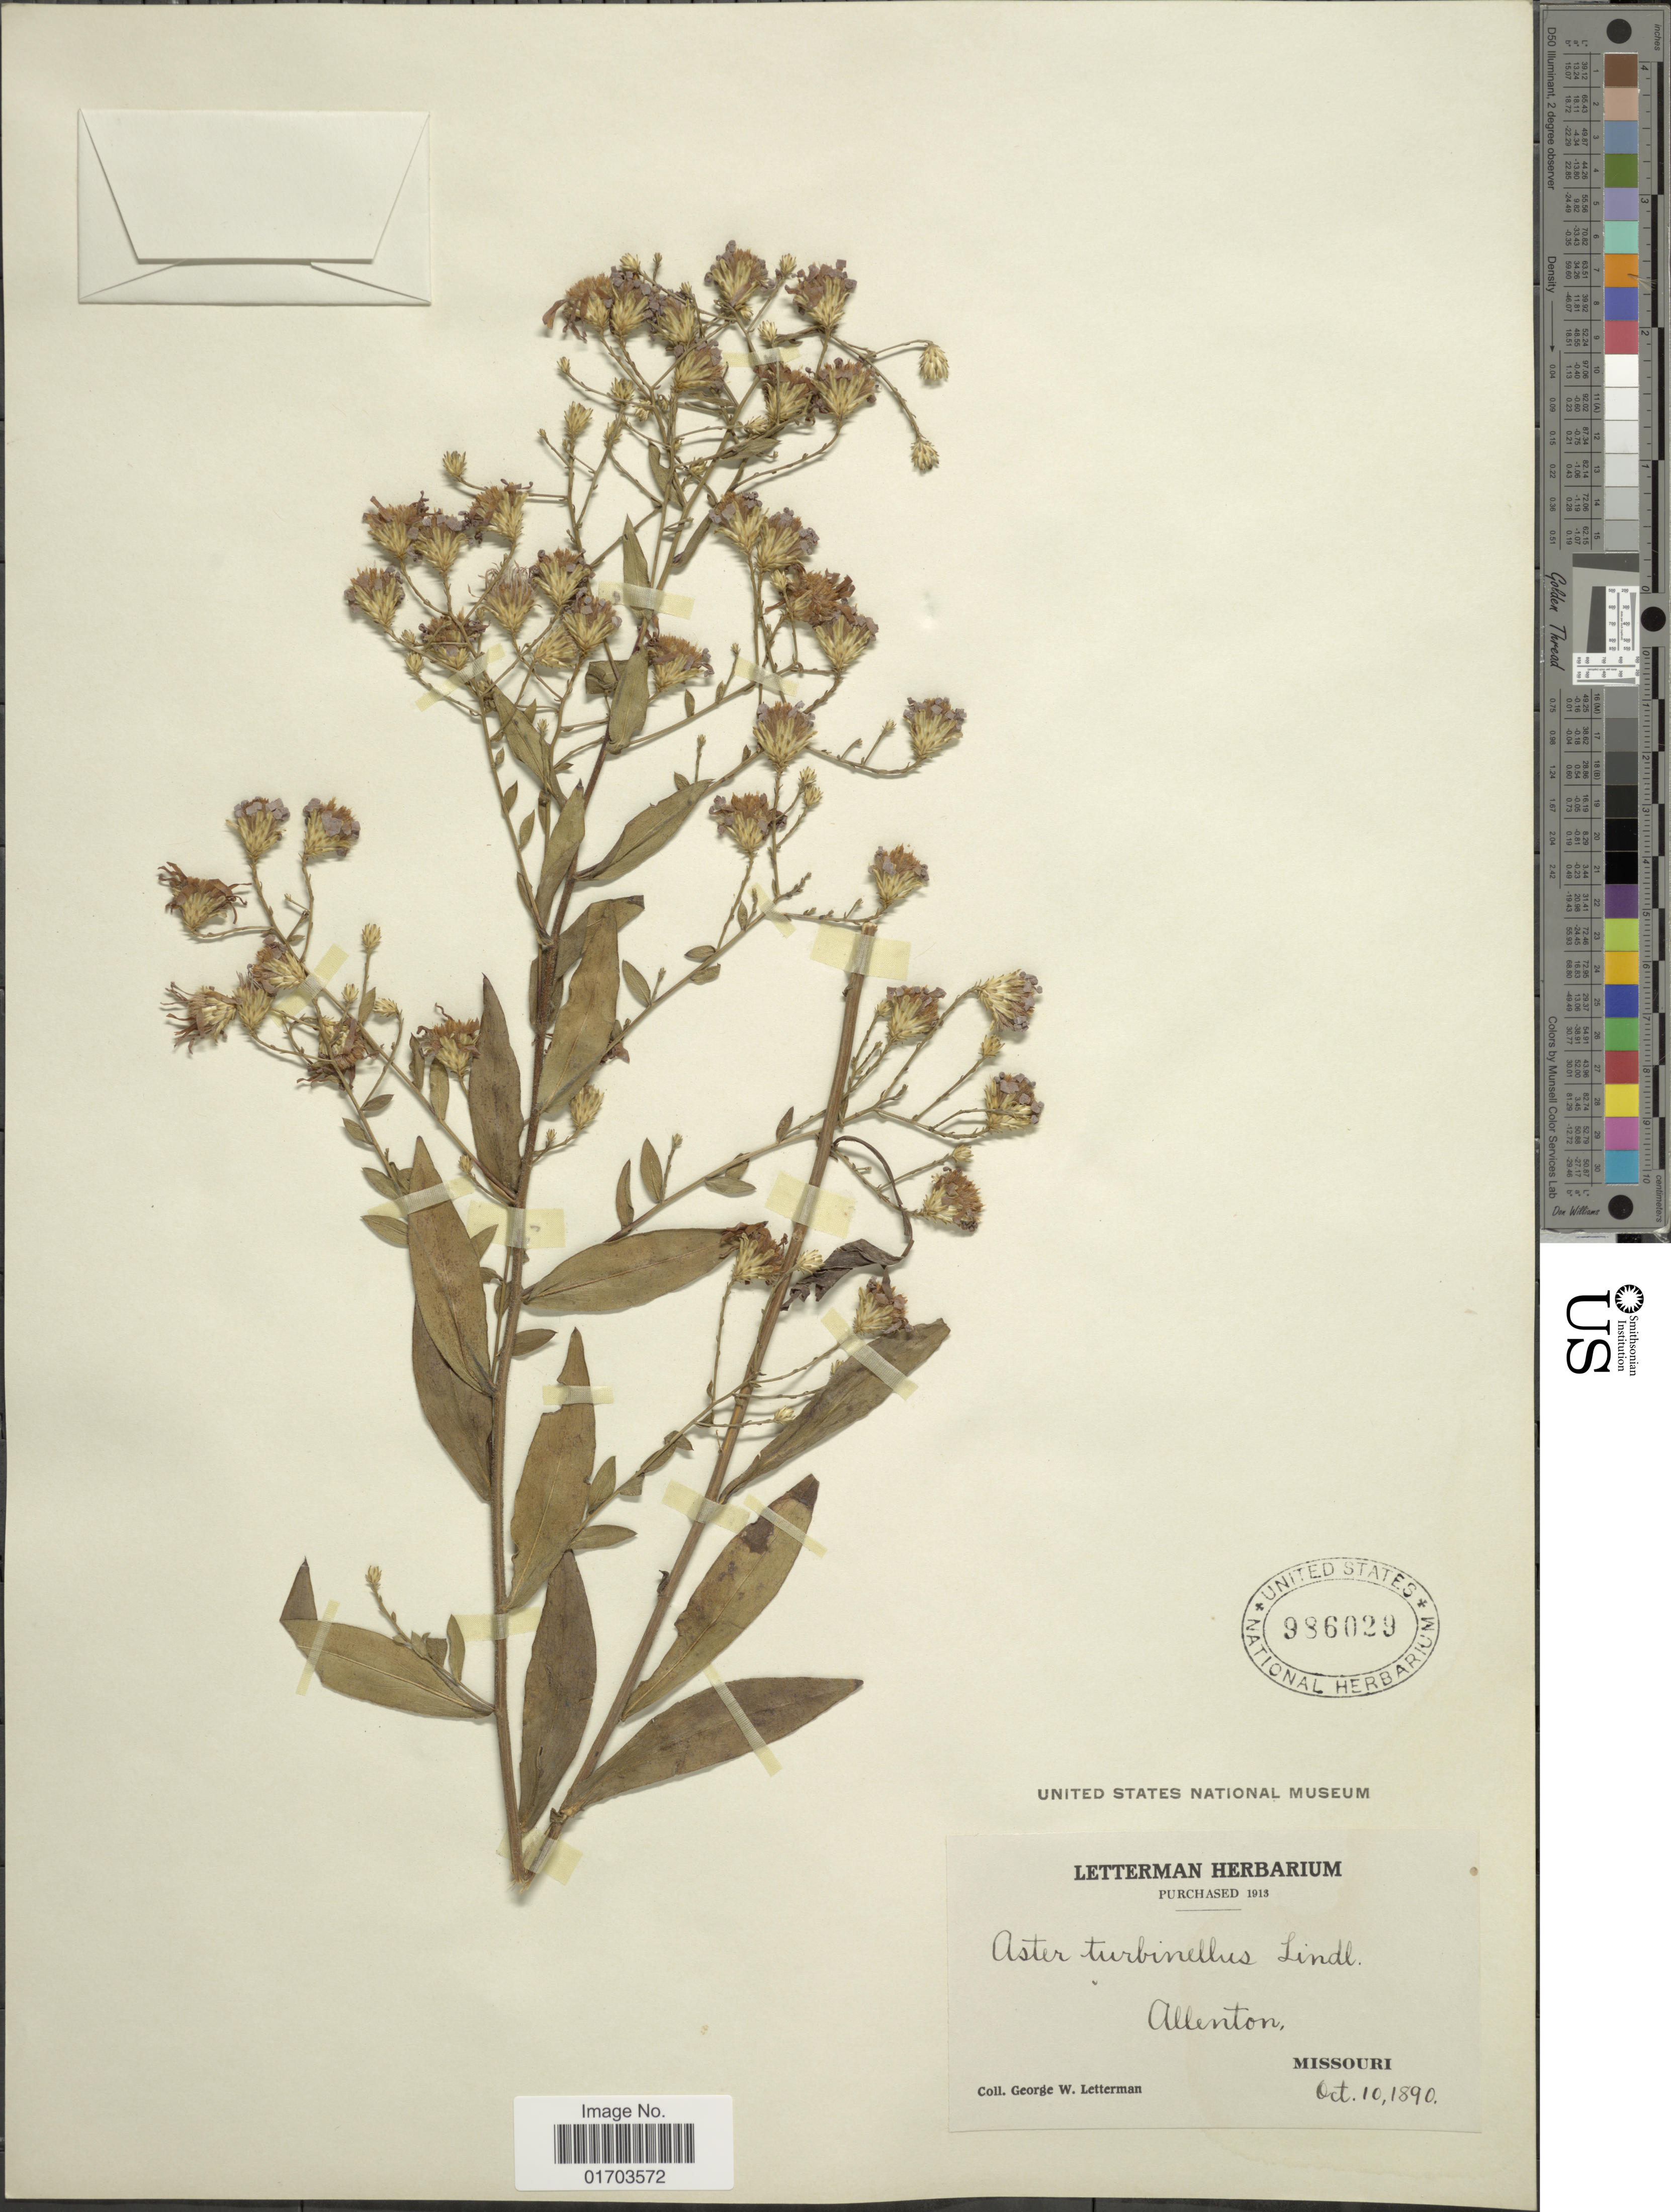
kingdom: Plantae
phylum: Tracheophyta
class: Magnoliopsida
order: Asterales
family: Asteraceae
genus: Symphyotrichum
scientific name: Symphyotrichum turbinellum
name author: (Lindl.) G.L. Nesom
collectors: G. W. Letterman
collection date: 1890-10-10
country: United States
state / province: Missouri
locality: Allenton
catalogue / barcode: US 986029